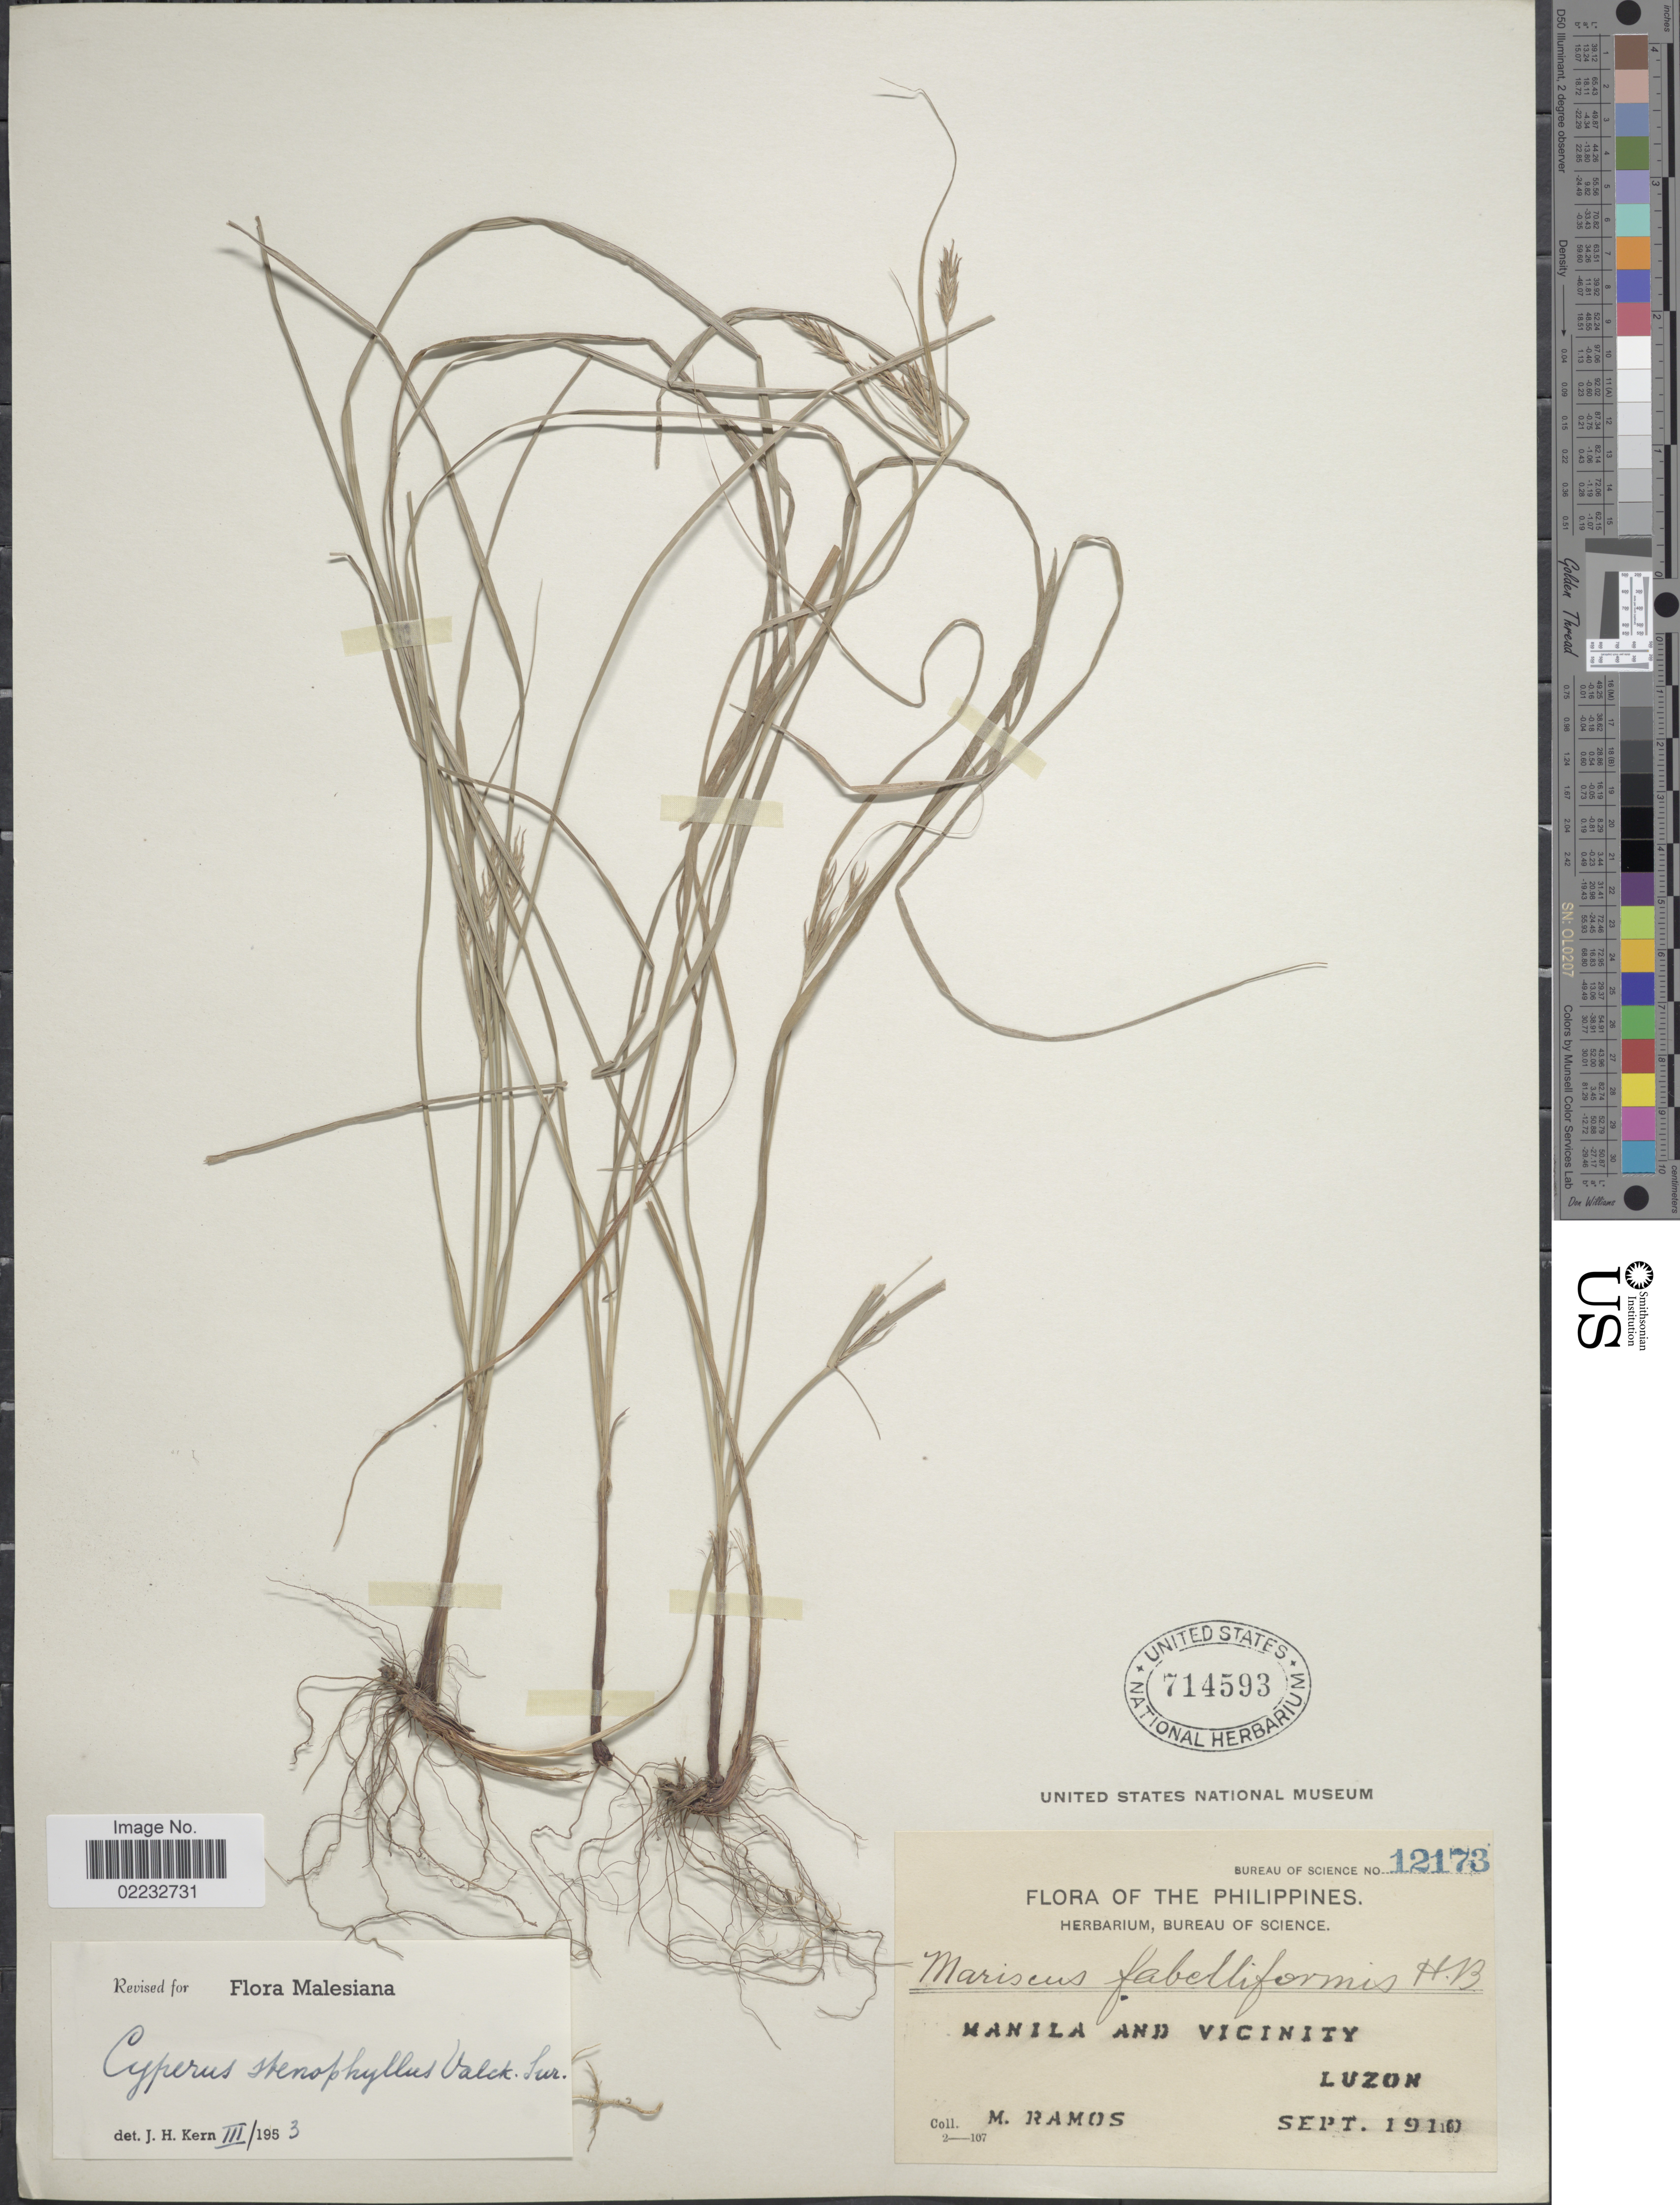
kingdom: Plantae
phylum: Tracheophyta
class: Liliopsida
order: Poales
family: Cyperaceae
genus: Cyperus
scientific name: Cyperus stenophyllus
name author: Valck. Sur.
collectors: M. Ramos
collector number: Bureau of Science 12173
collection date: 1910-09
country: Philippines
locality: Manila and vicinity. Luzon.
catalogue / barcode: US 714593